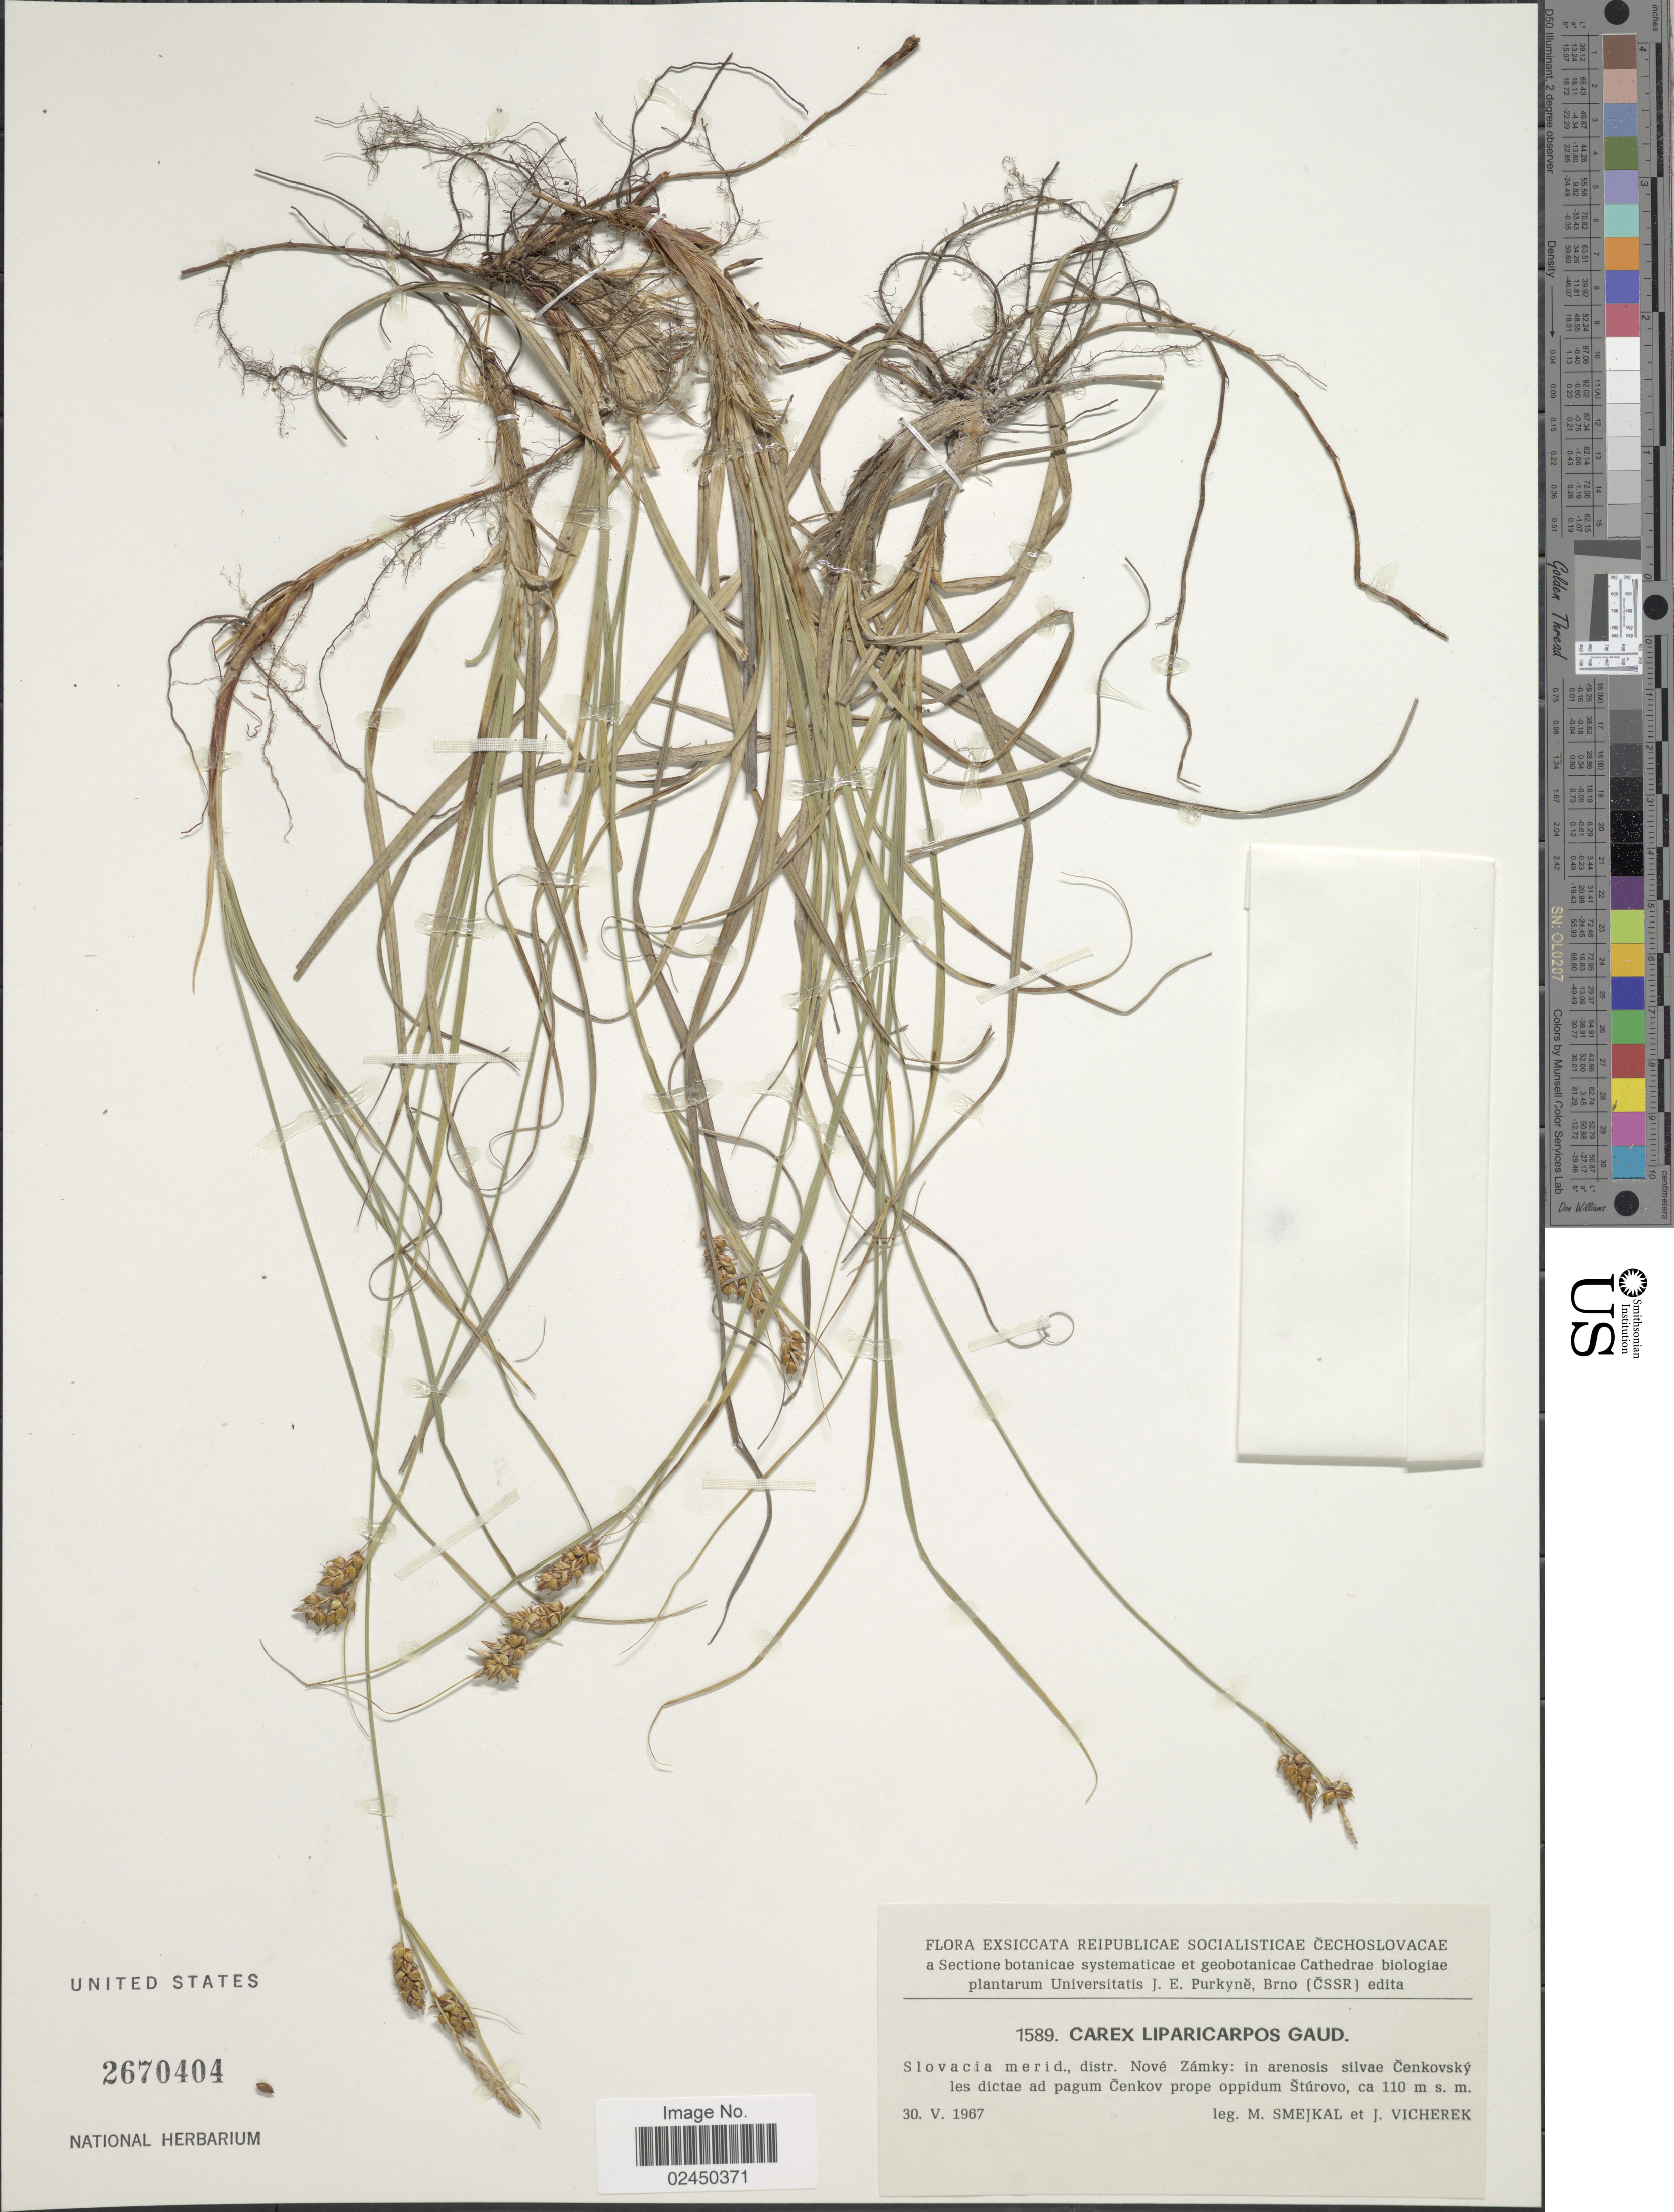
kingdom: Plantae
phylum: Tracheophyta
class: Liliopsida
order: Poales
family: Cyperaceae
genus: Carex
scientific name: Carex liparocarpos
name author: Gaudin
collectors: Smejkal, M. & Vicherek, J.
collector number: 1589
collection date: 1967-05-30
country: Slovakia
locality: Slovacia merid., distr., Nove Zamky: in arenosis silvae Cenkovsky les dictae ad pagum Cenkov prope oppidum Sturovo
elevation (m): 110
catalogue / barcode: US 2670404